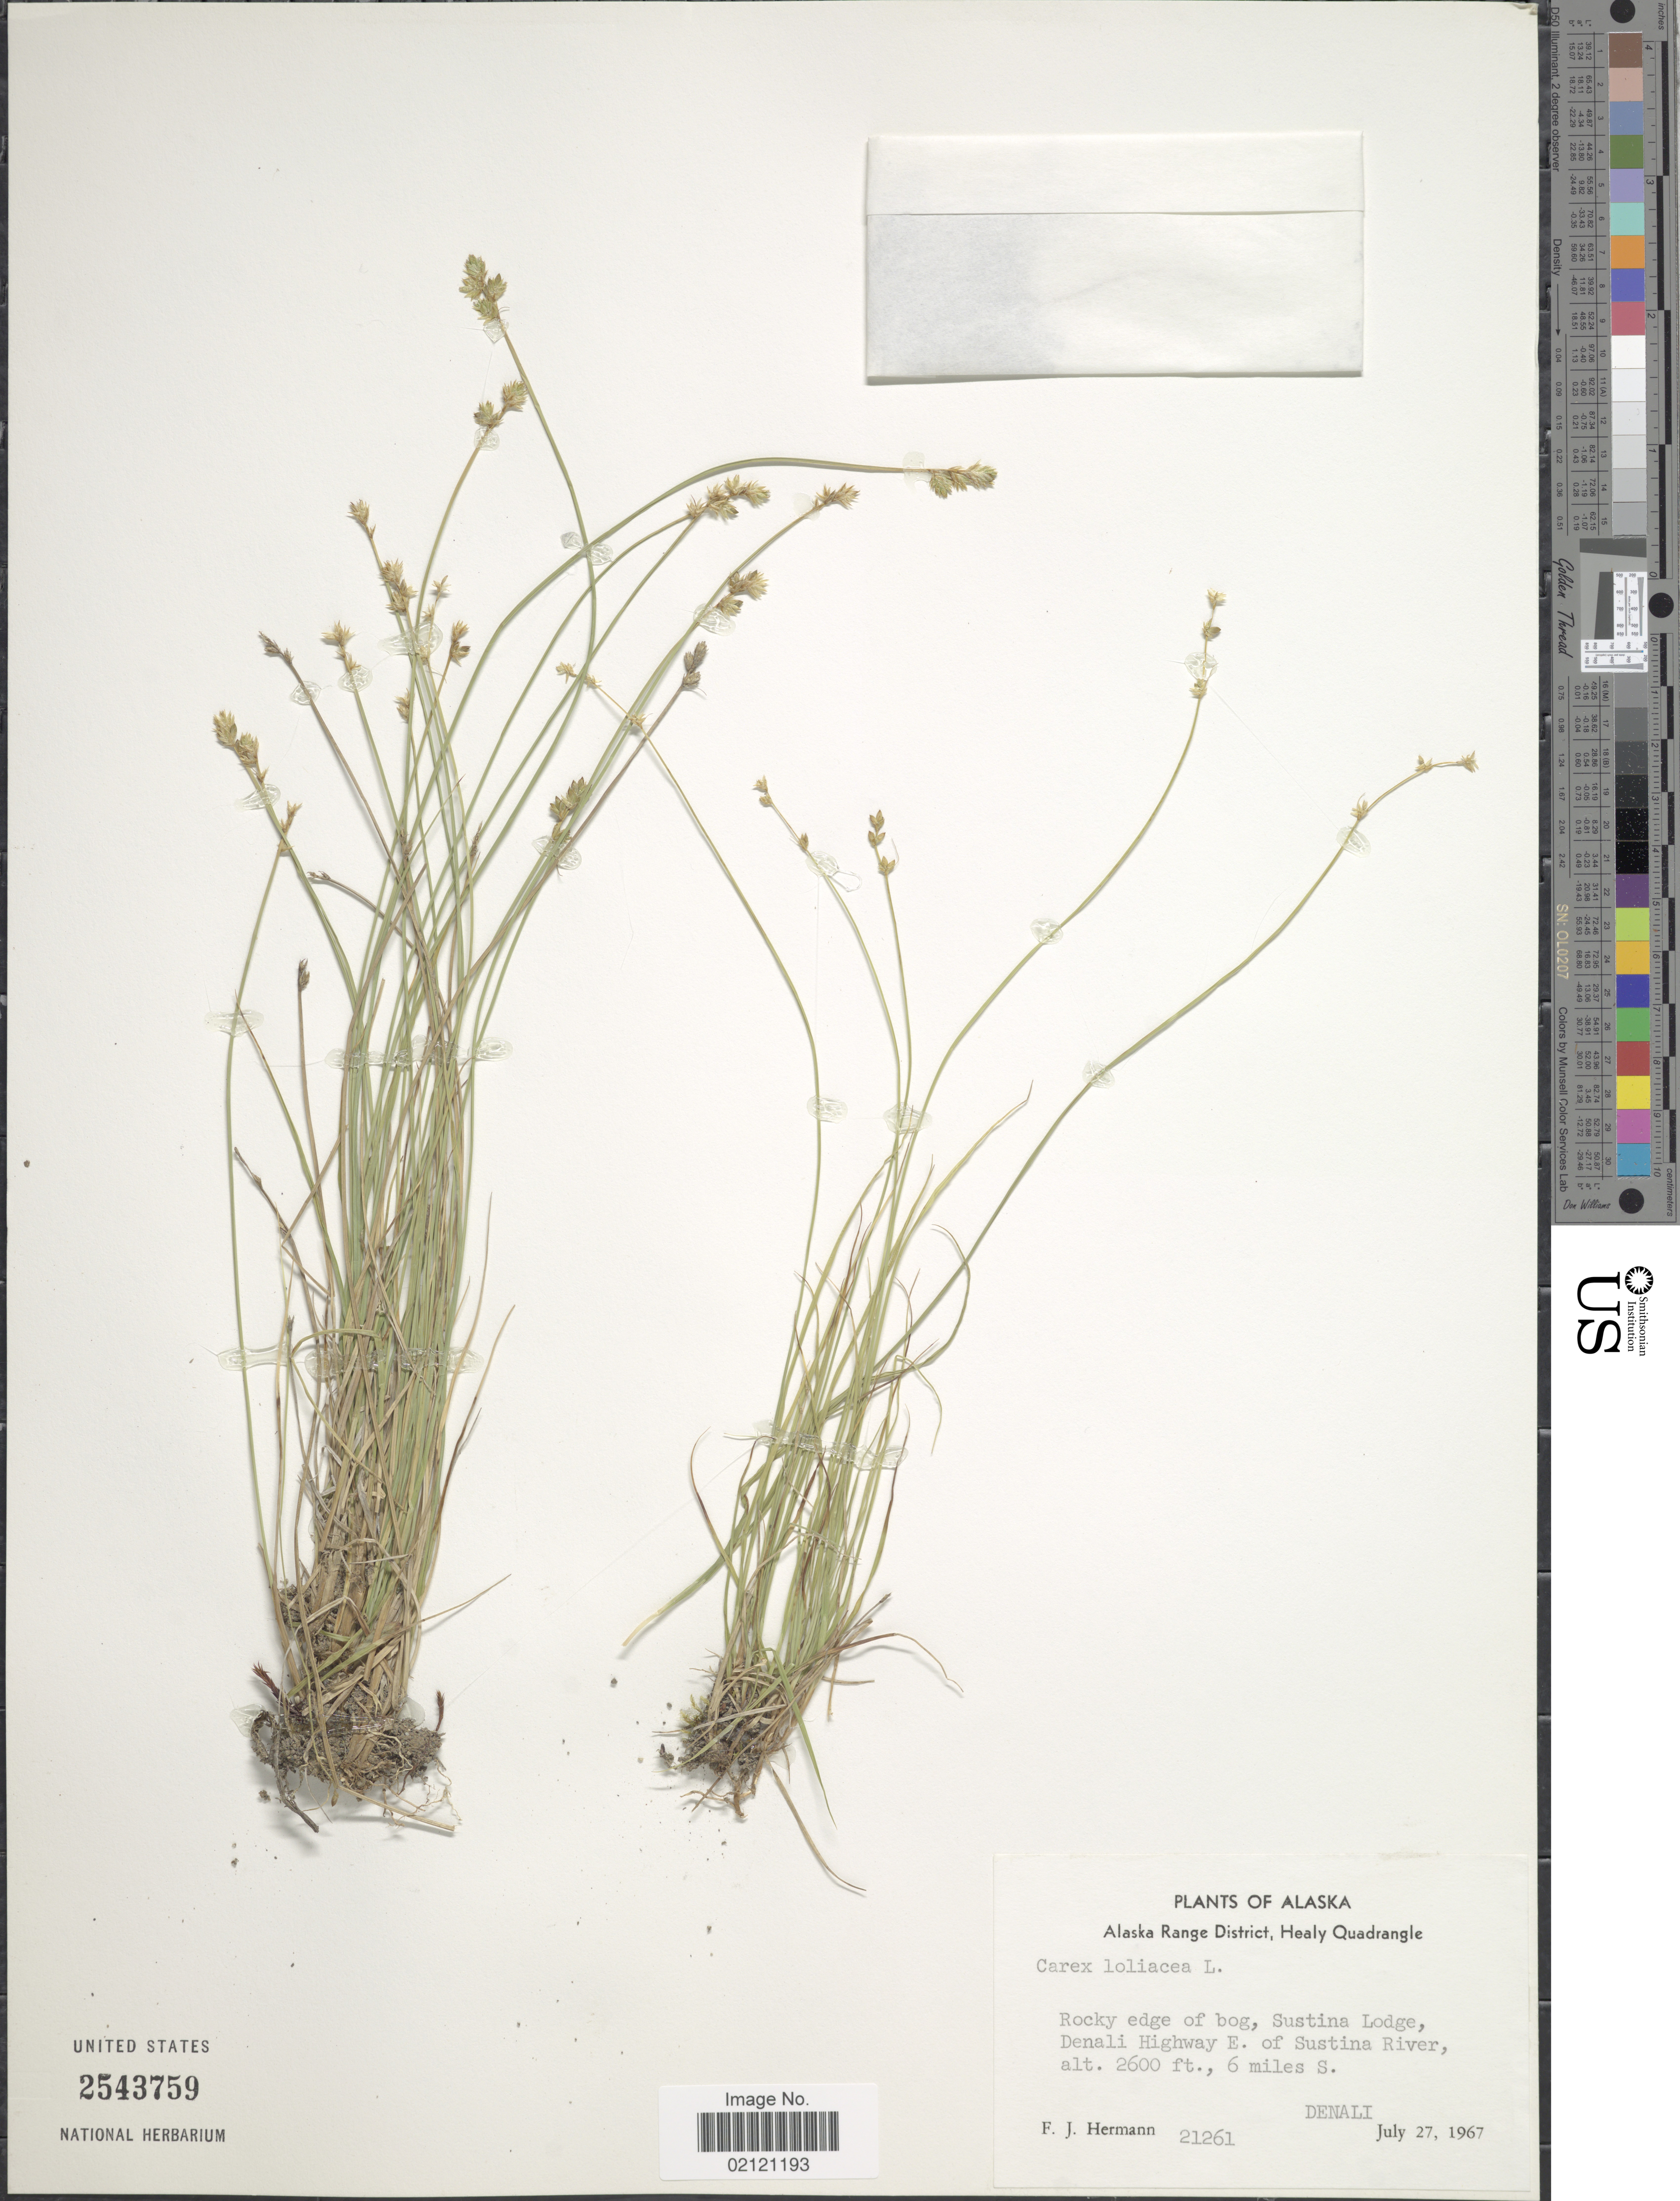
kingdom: Plantae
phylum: Tracheophyta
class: Liliopsida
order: Poales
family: Cyperaceae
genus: Carex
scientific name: Carex loliacea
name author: L.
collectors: F. J. Hermann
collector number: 21261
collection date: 1967-07-27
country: United States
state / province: Alaska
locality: Alaska Range District, Healy Quadrangle, Rocky edge of bog, Sustina Lodge Denali Highway E. of Sustina River, 6 miles S. Denali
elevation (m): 792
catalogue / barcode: US 2543759